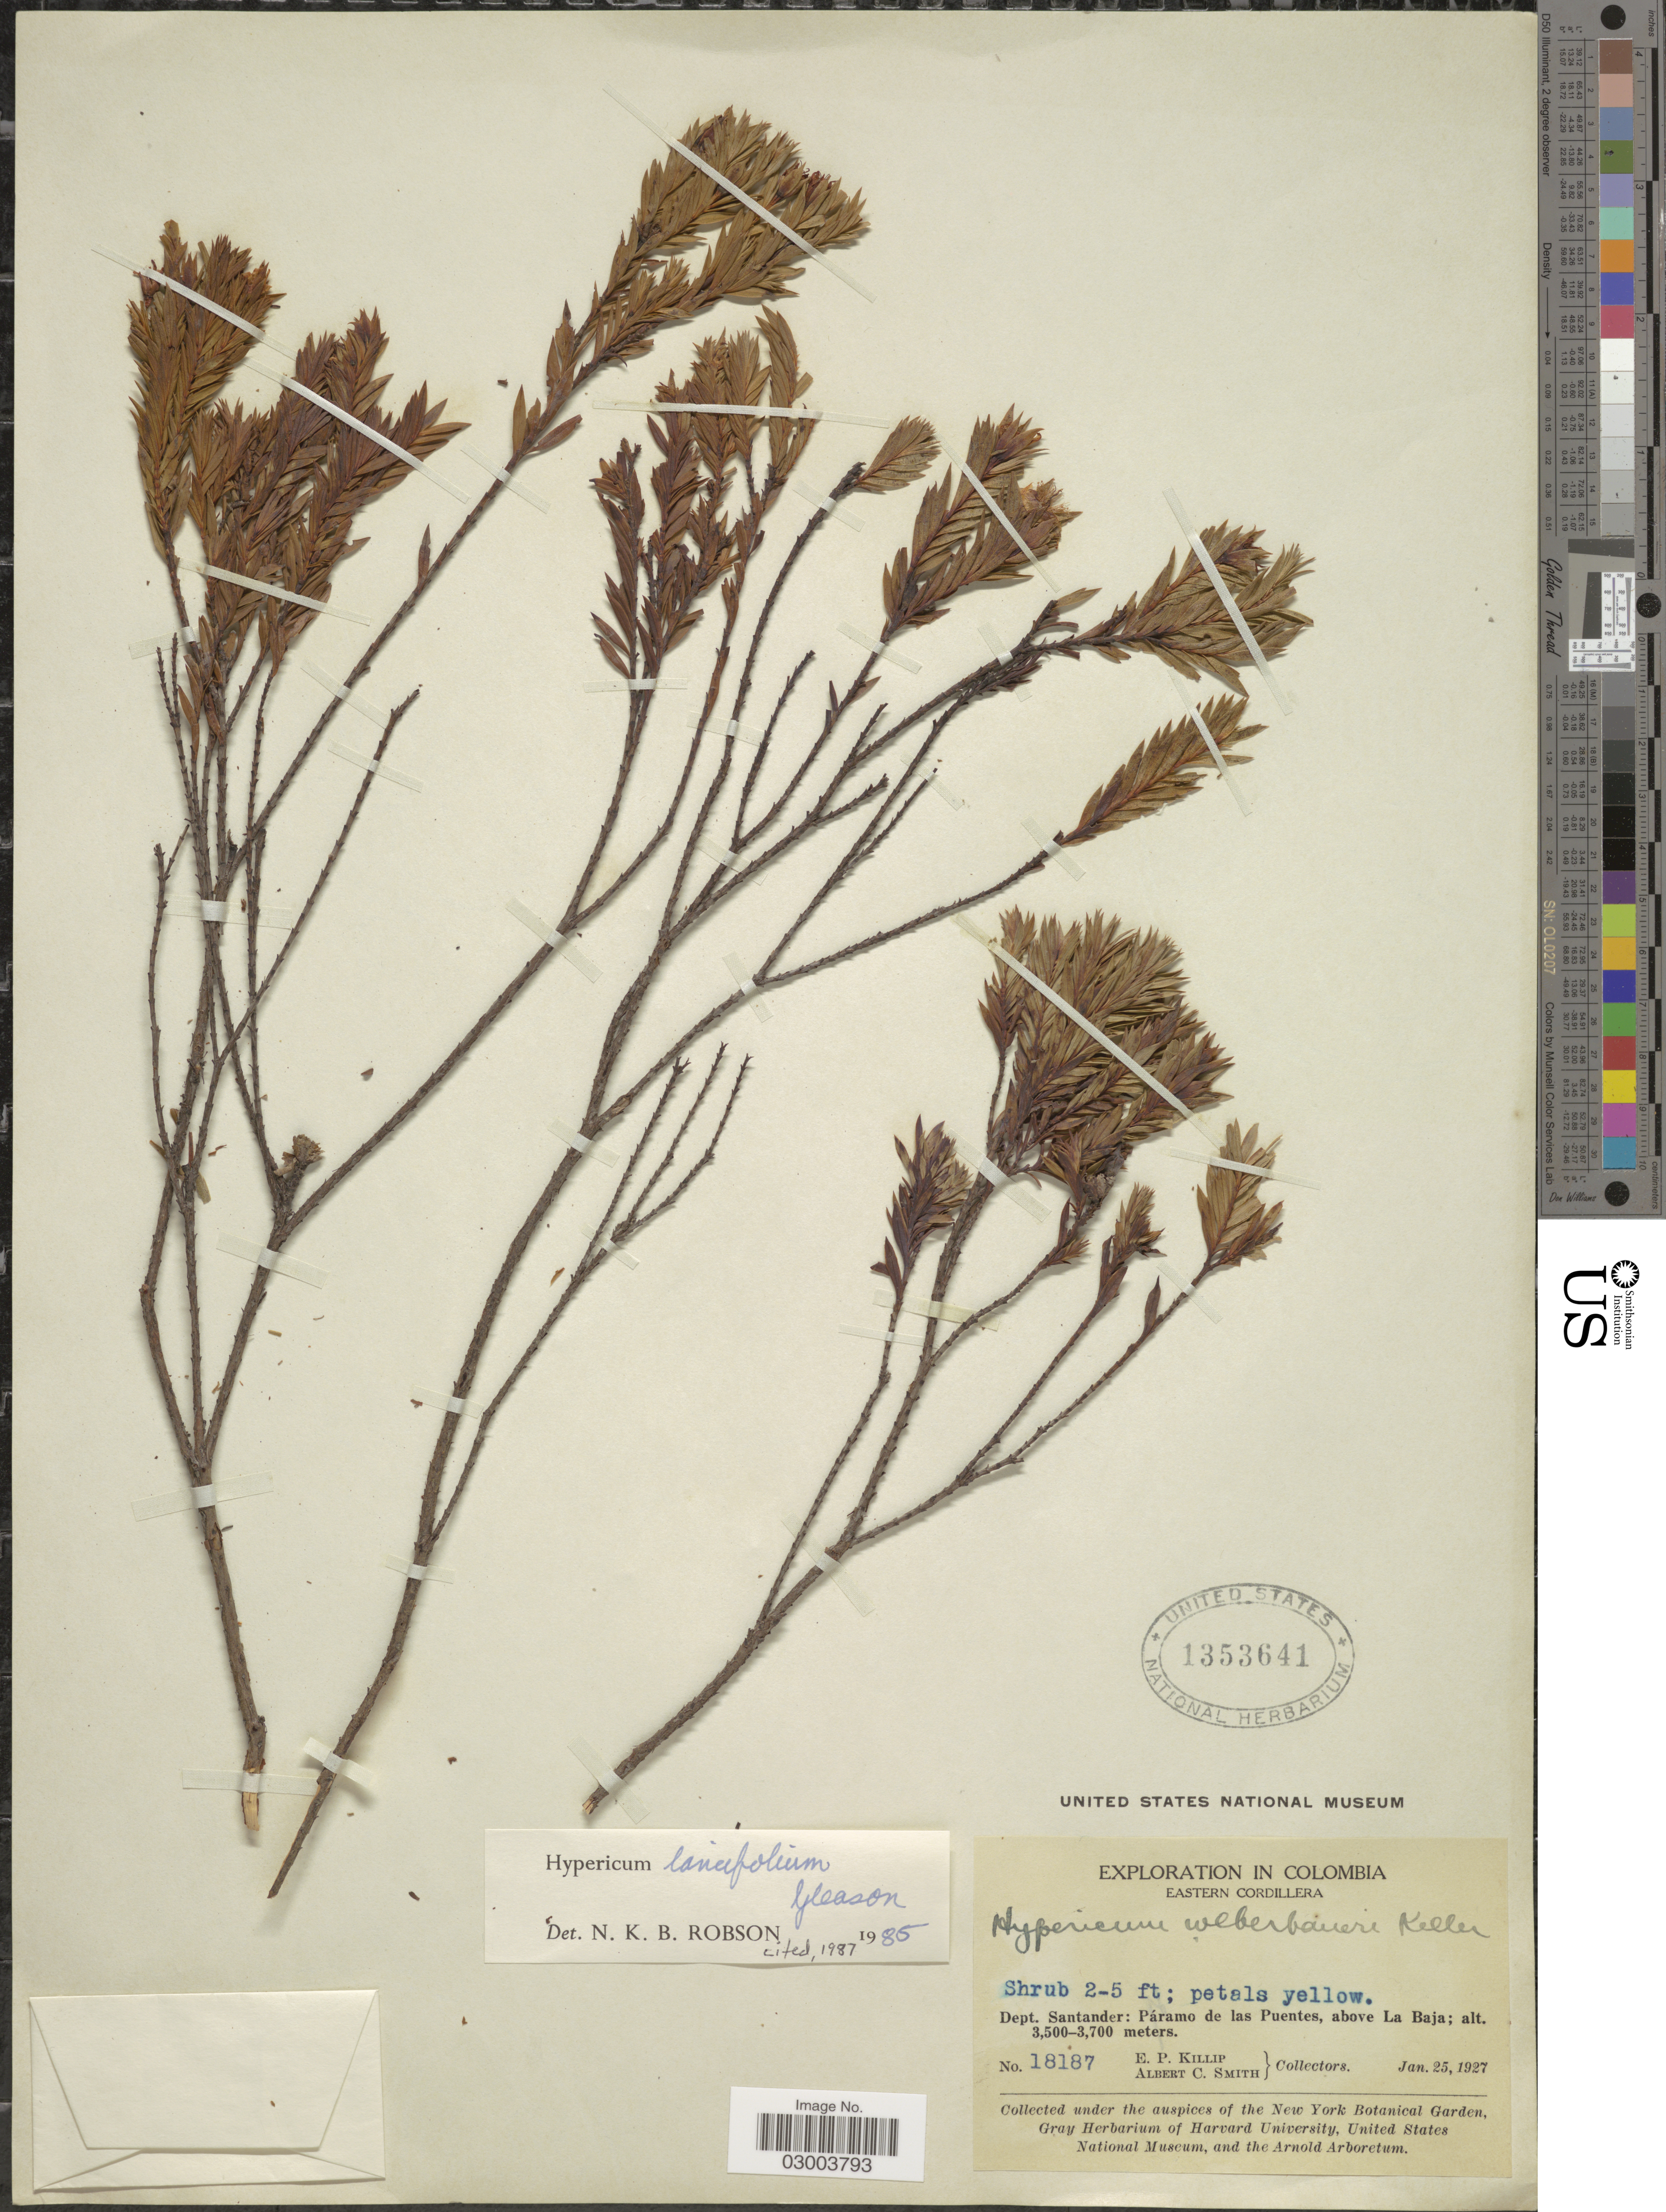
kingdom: Plantae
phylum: Tracheophyta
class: Magnoliopsida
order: Malpighiales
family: Hypericaceae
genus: Hypericum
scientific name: Hypericum lancifolium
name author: Gleason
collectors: E. P. Killip & A. C. Smith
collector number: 18187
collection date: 1927-01-25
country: Colombia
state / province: Santander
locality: Eastern Cordillera, Dept. Santander: Páramo de las Puenets, above La Baja.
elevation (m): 3500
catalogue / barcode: US 1353641